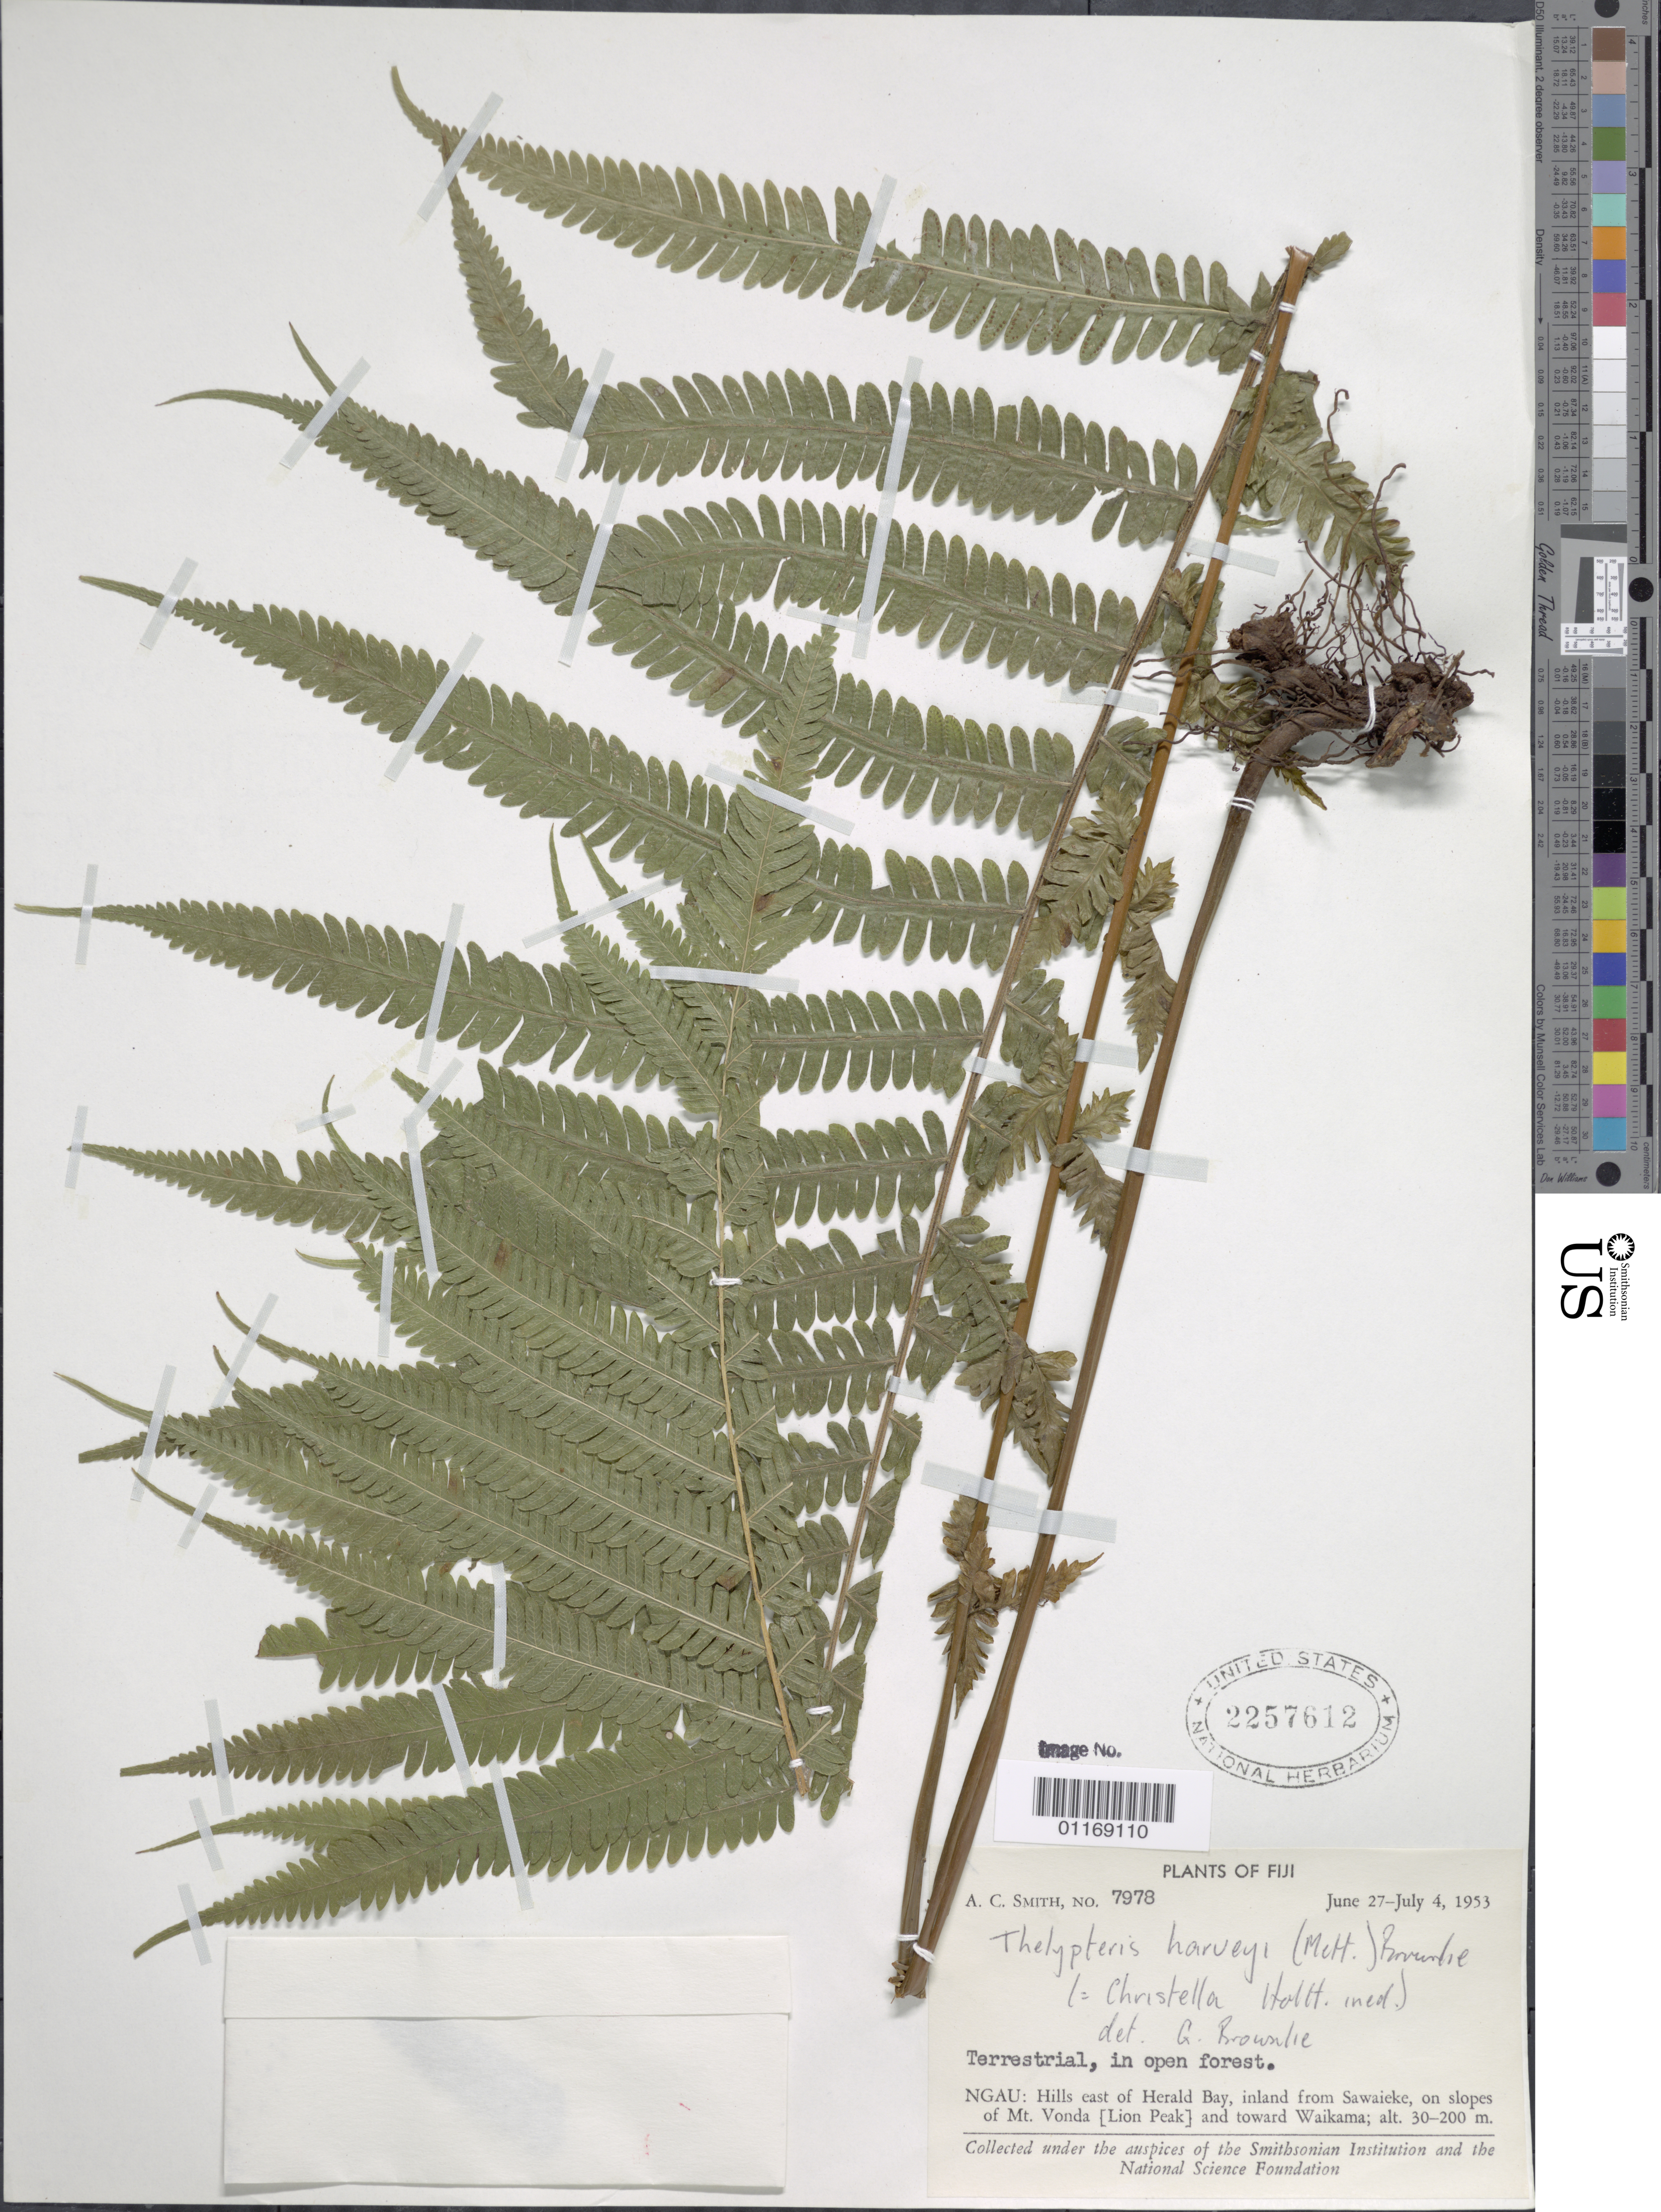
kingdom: Plantae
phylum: Tracheophyta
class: Polypodiopsida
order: Polypodiales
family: Thelypteridaceae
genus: Christella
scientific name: Christella harveyi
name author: (Mett.) Holttum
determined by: Brownlie, G.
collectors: A. C. Smith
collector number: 7978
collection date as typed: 27 Jun 1953 to 04 Jul 1953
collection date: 1953-06-27/1953-07-04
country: Fiji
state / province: Eastern Division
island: Gau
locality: Ngau; hills e of herald bay, inland from sawaieke, on slopes of mt. vonda (lion peak) and toward waikama. [ngau i. = gau i.] [Lomaiviti Is.]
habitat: Open forest.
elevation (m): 30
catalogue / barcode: US 2257612